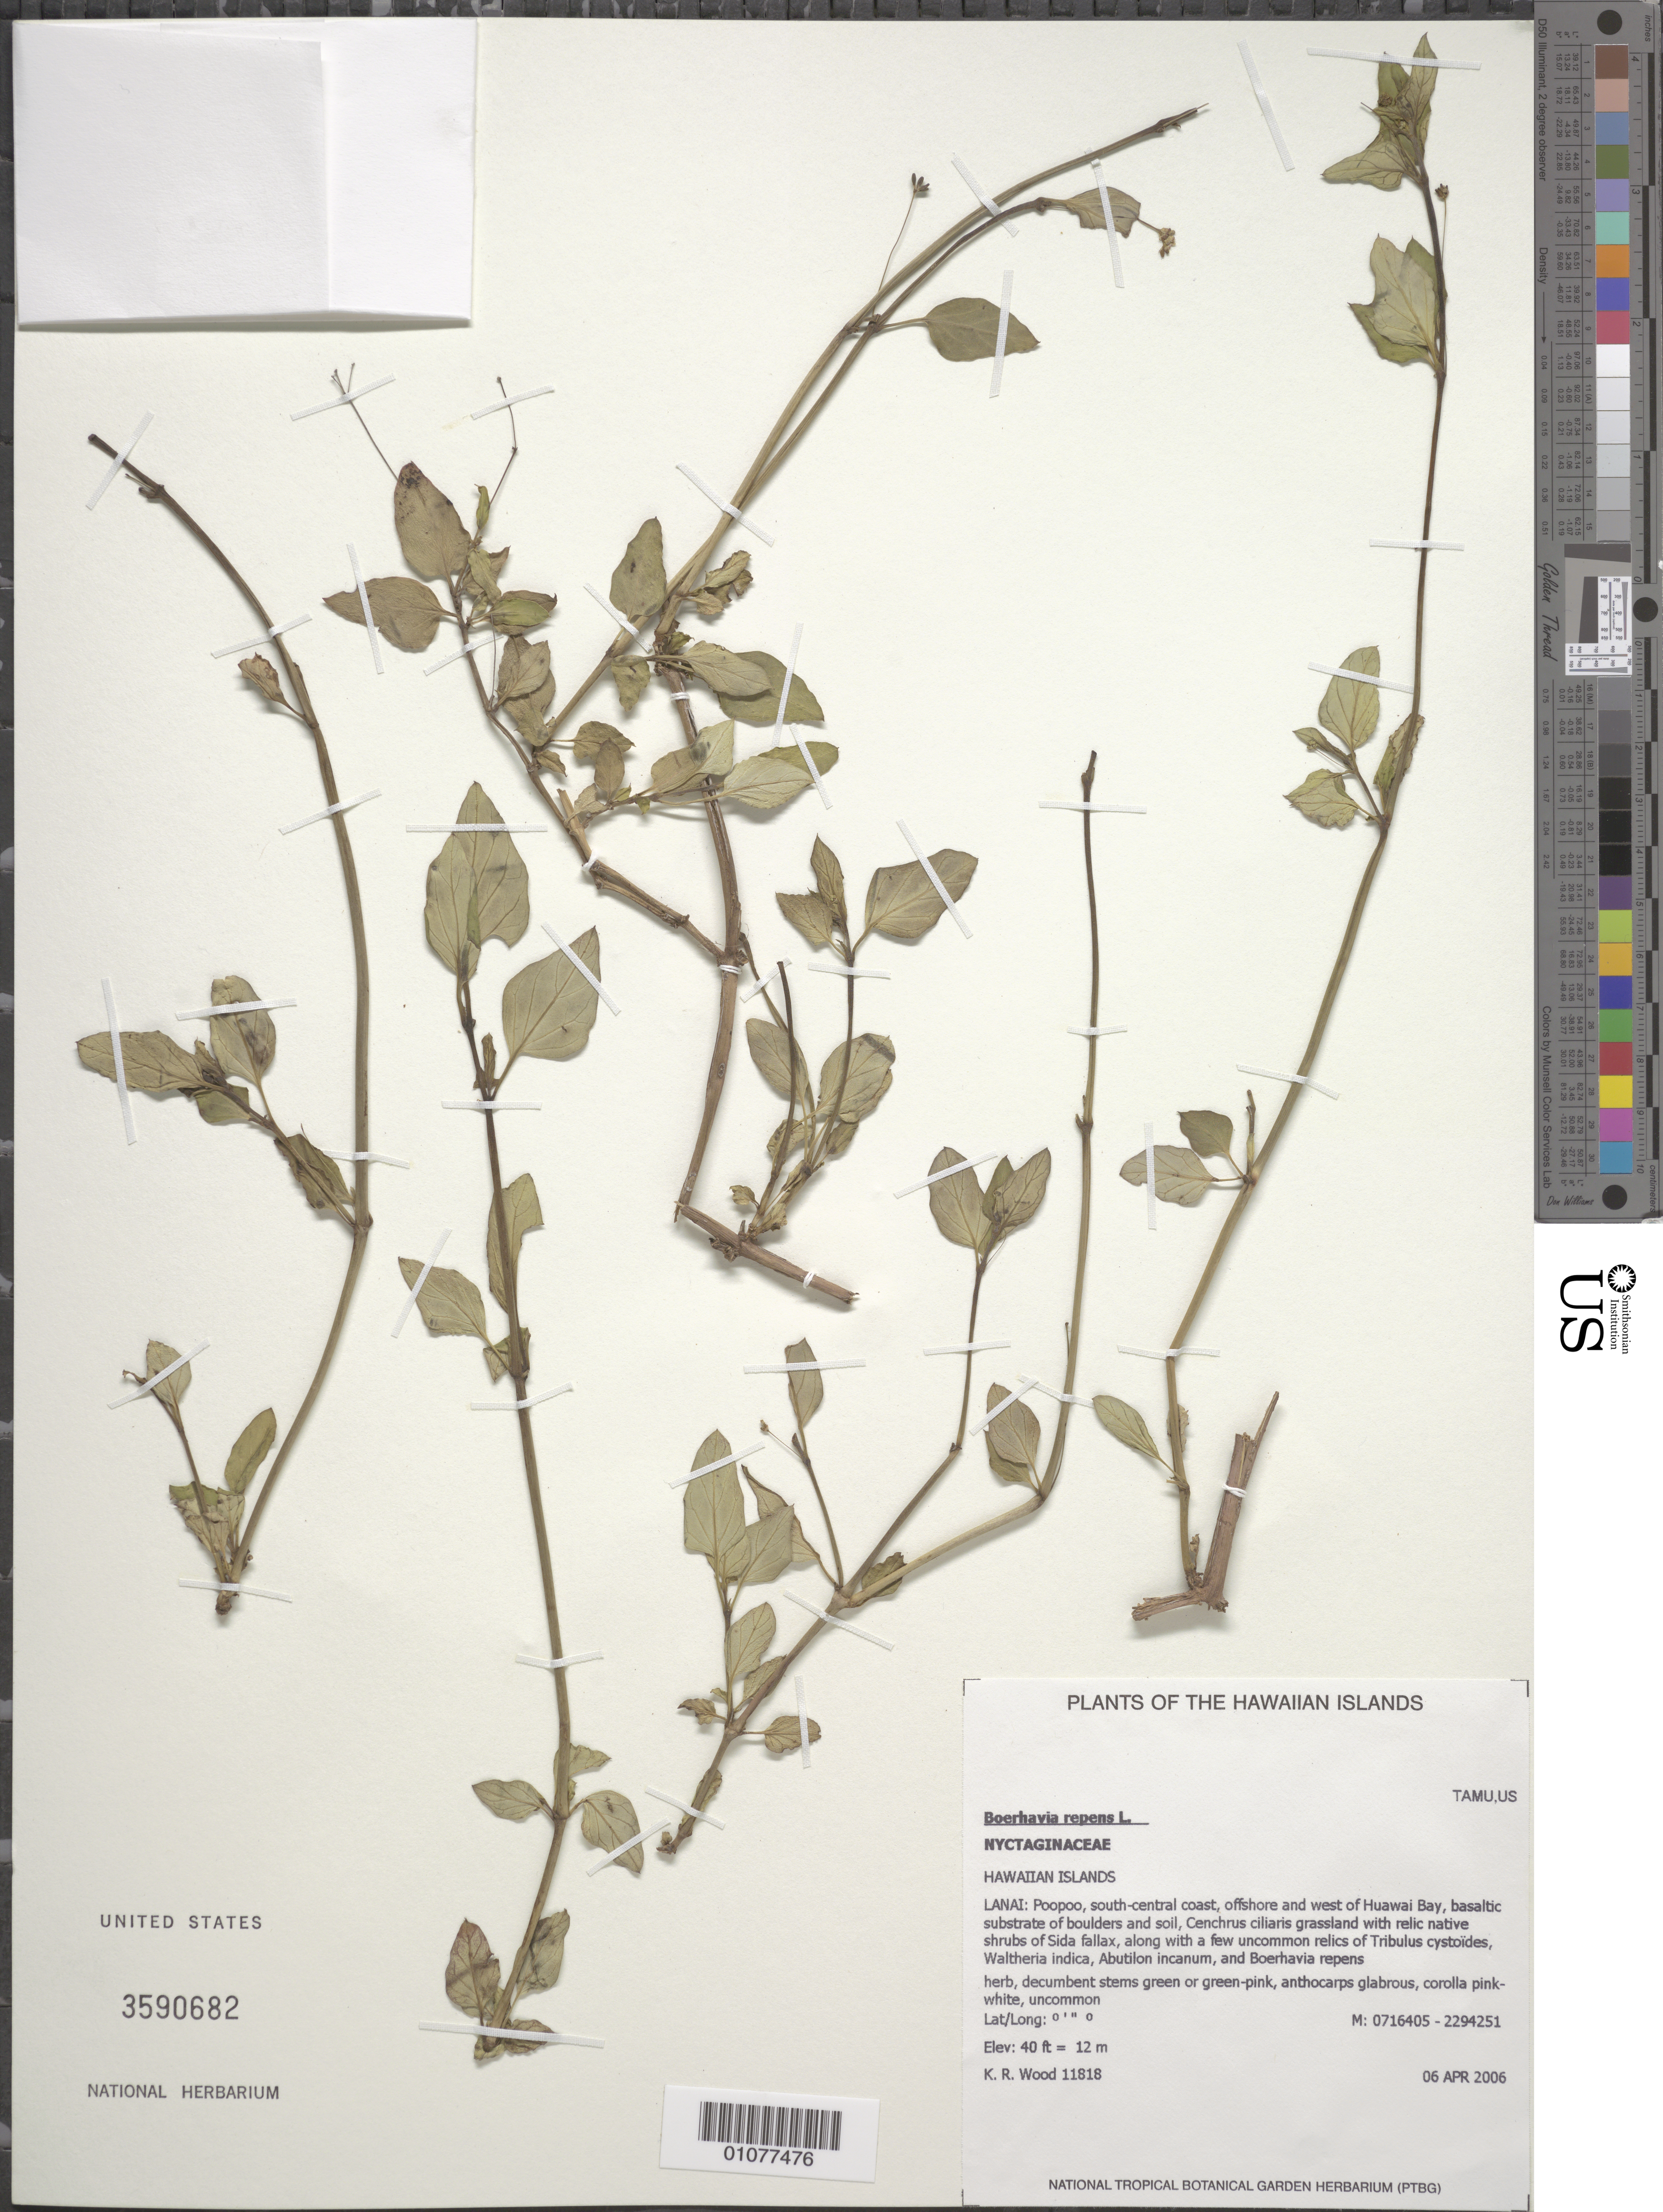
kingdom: Plantae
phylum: Tracheophyta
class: Magnoliopsida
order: Caryophyllales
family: Nyctaginaceae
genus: Boerhavia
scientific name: Boerhavia repens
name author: L.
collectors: K. R. Wood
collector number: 11818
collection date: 2006-04-06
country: United States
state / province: Hawaii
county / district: Maui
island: Lana'i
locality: Poopoo, S central coast, offshore and W of Huawai Bay.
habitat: Cenchrus ciliaris grassland with relic native shrubs of Sida fallax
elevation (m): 12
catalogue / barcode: US 3590682